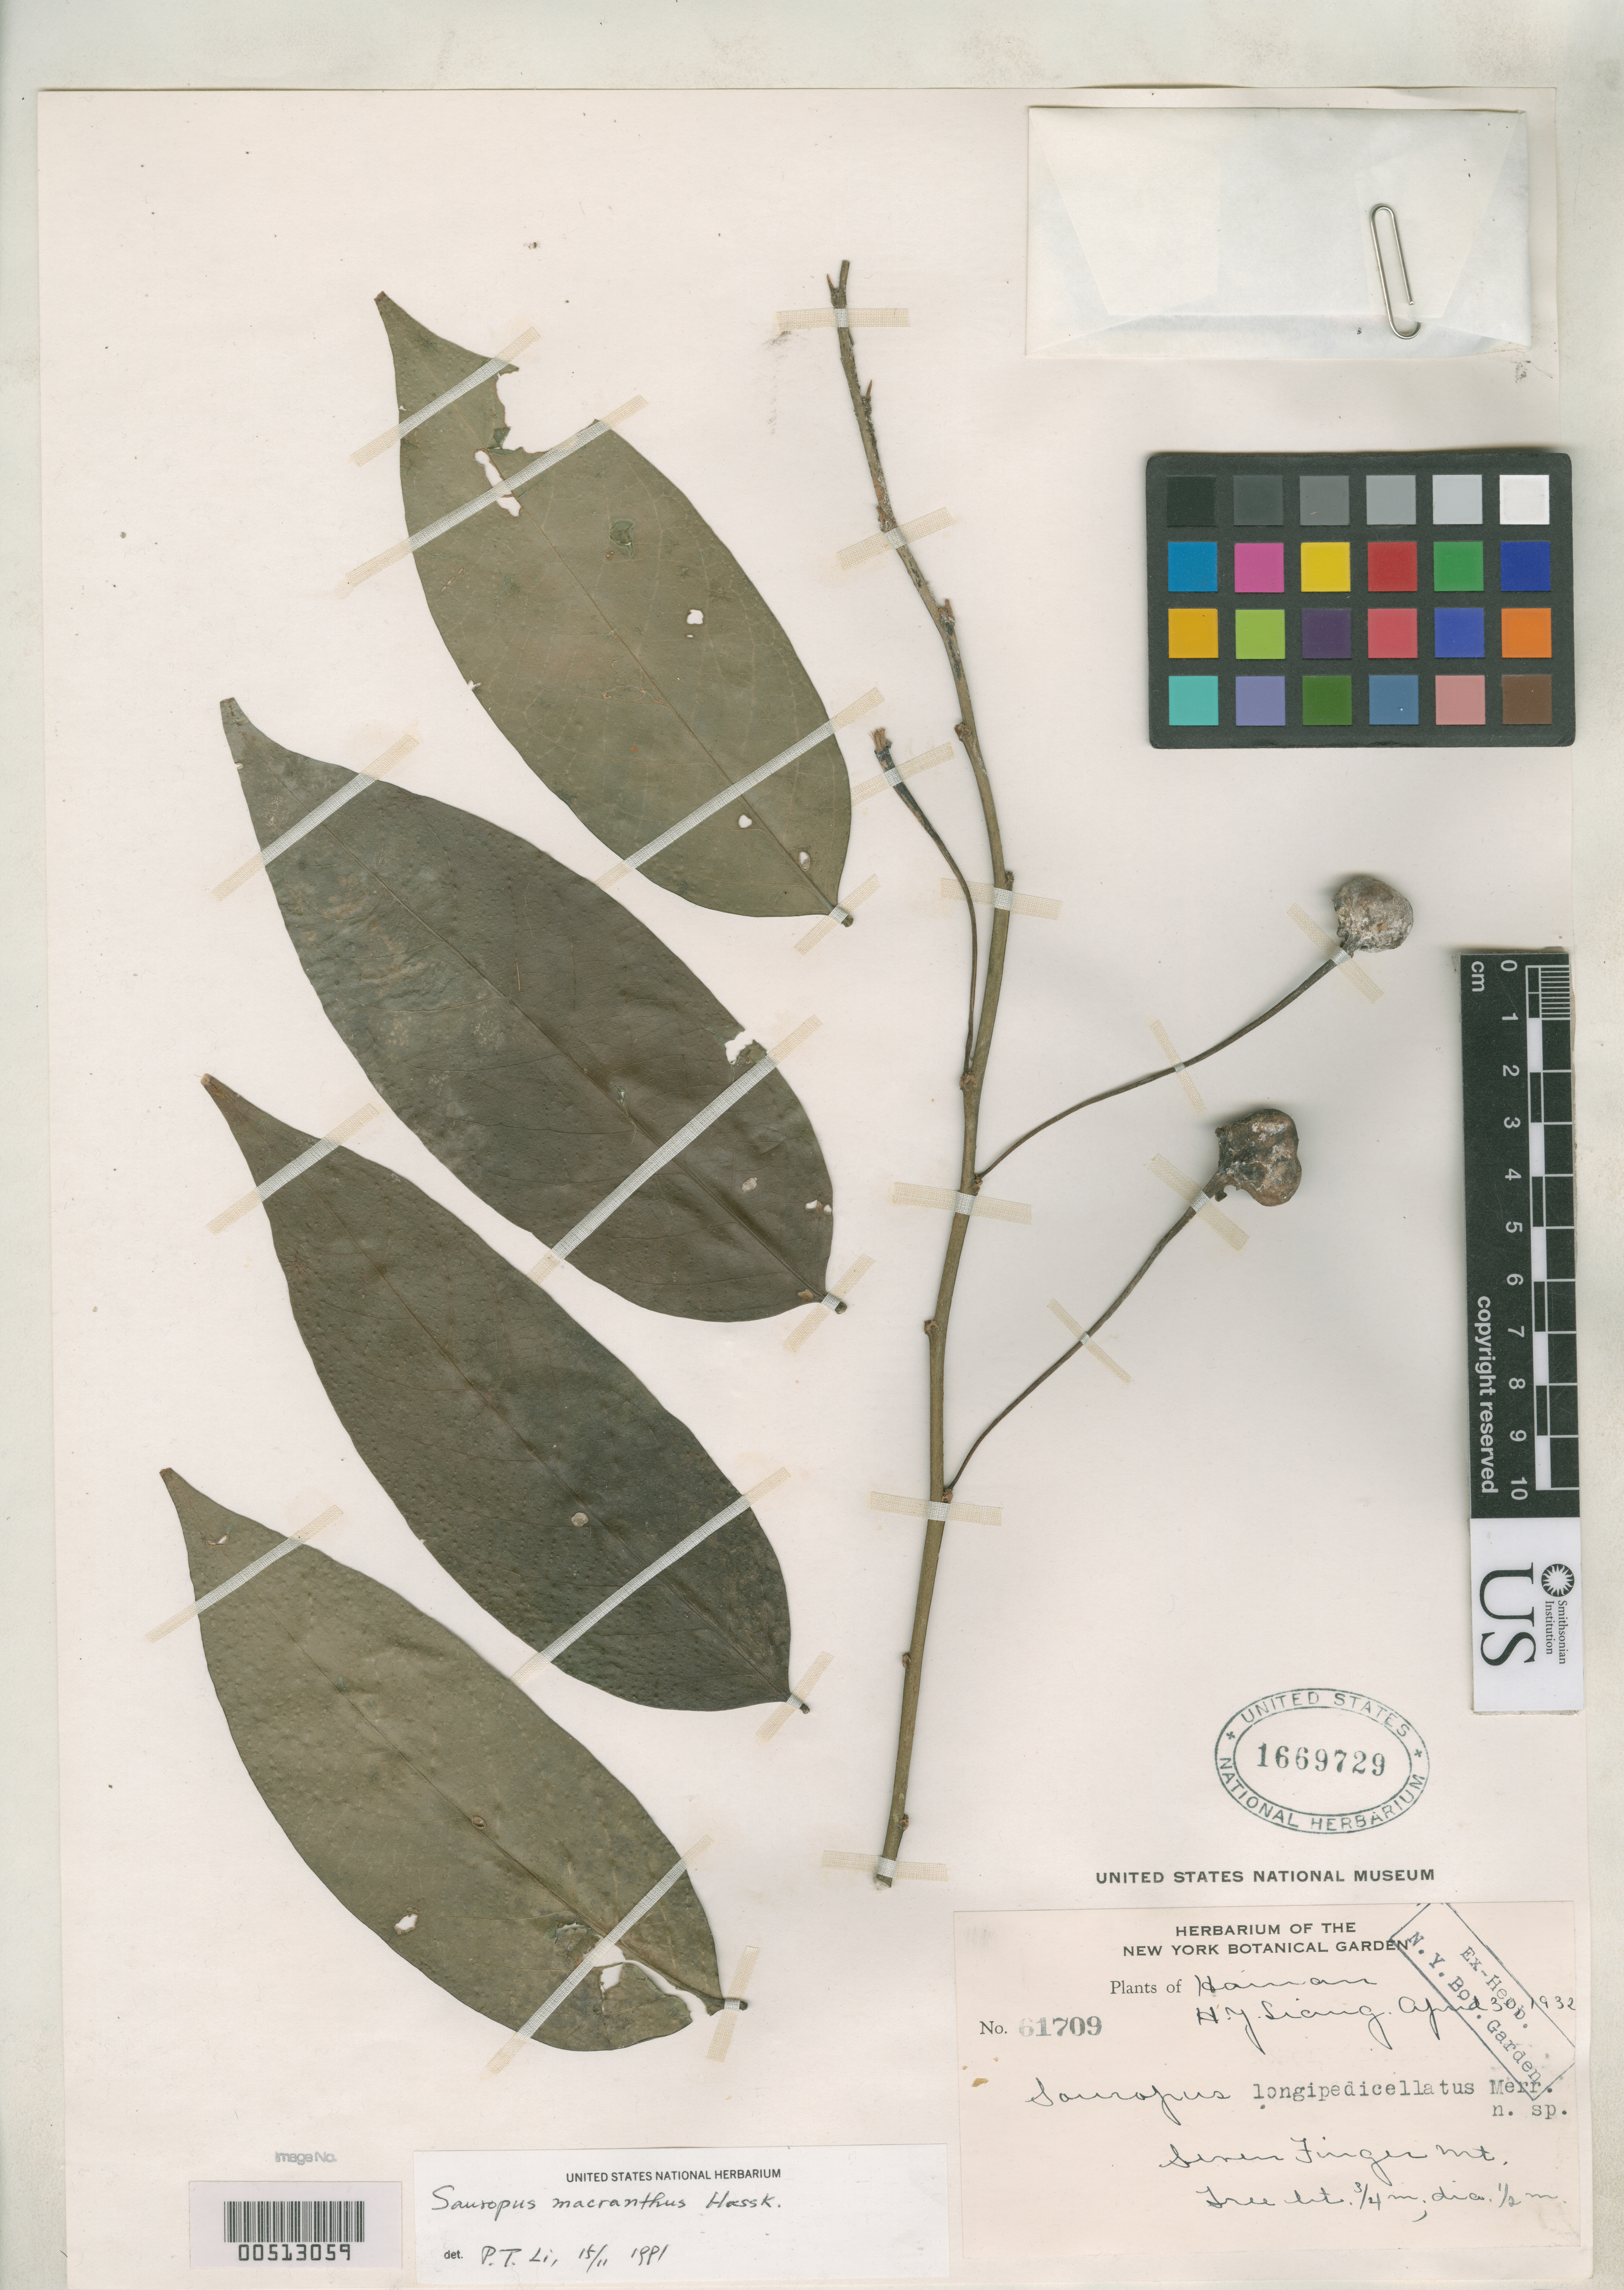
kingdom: Plantae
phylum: Tracheophyta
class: Magnoliopsida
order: Malpighiales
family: Phyllanthaceae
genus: Sauropus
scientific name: Sauropus longipedicellatus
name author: Merr.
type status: Isotype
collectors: H. Y. Liang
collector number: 61709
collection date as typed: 30 Apr 1932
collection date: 1932-04-30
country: China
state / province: Hainan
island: Hainan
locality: Seven Finger Mountain.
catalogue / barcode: US 1669729